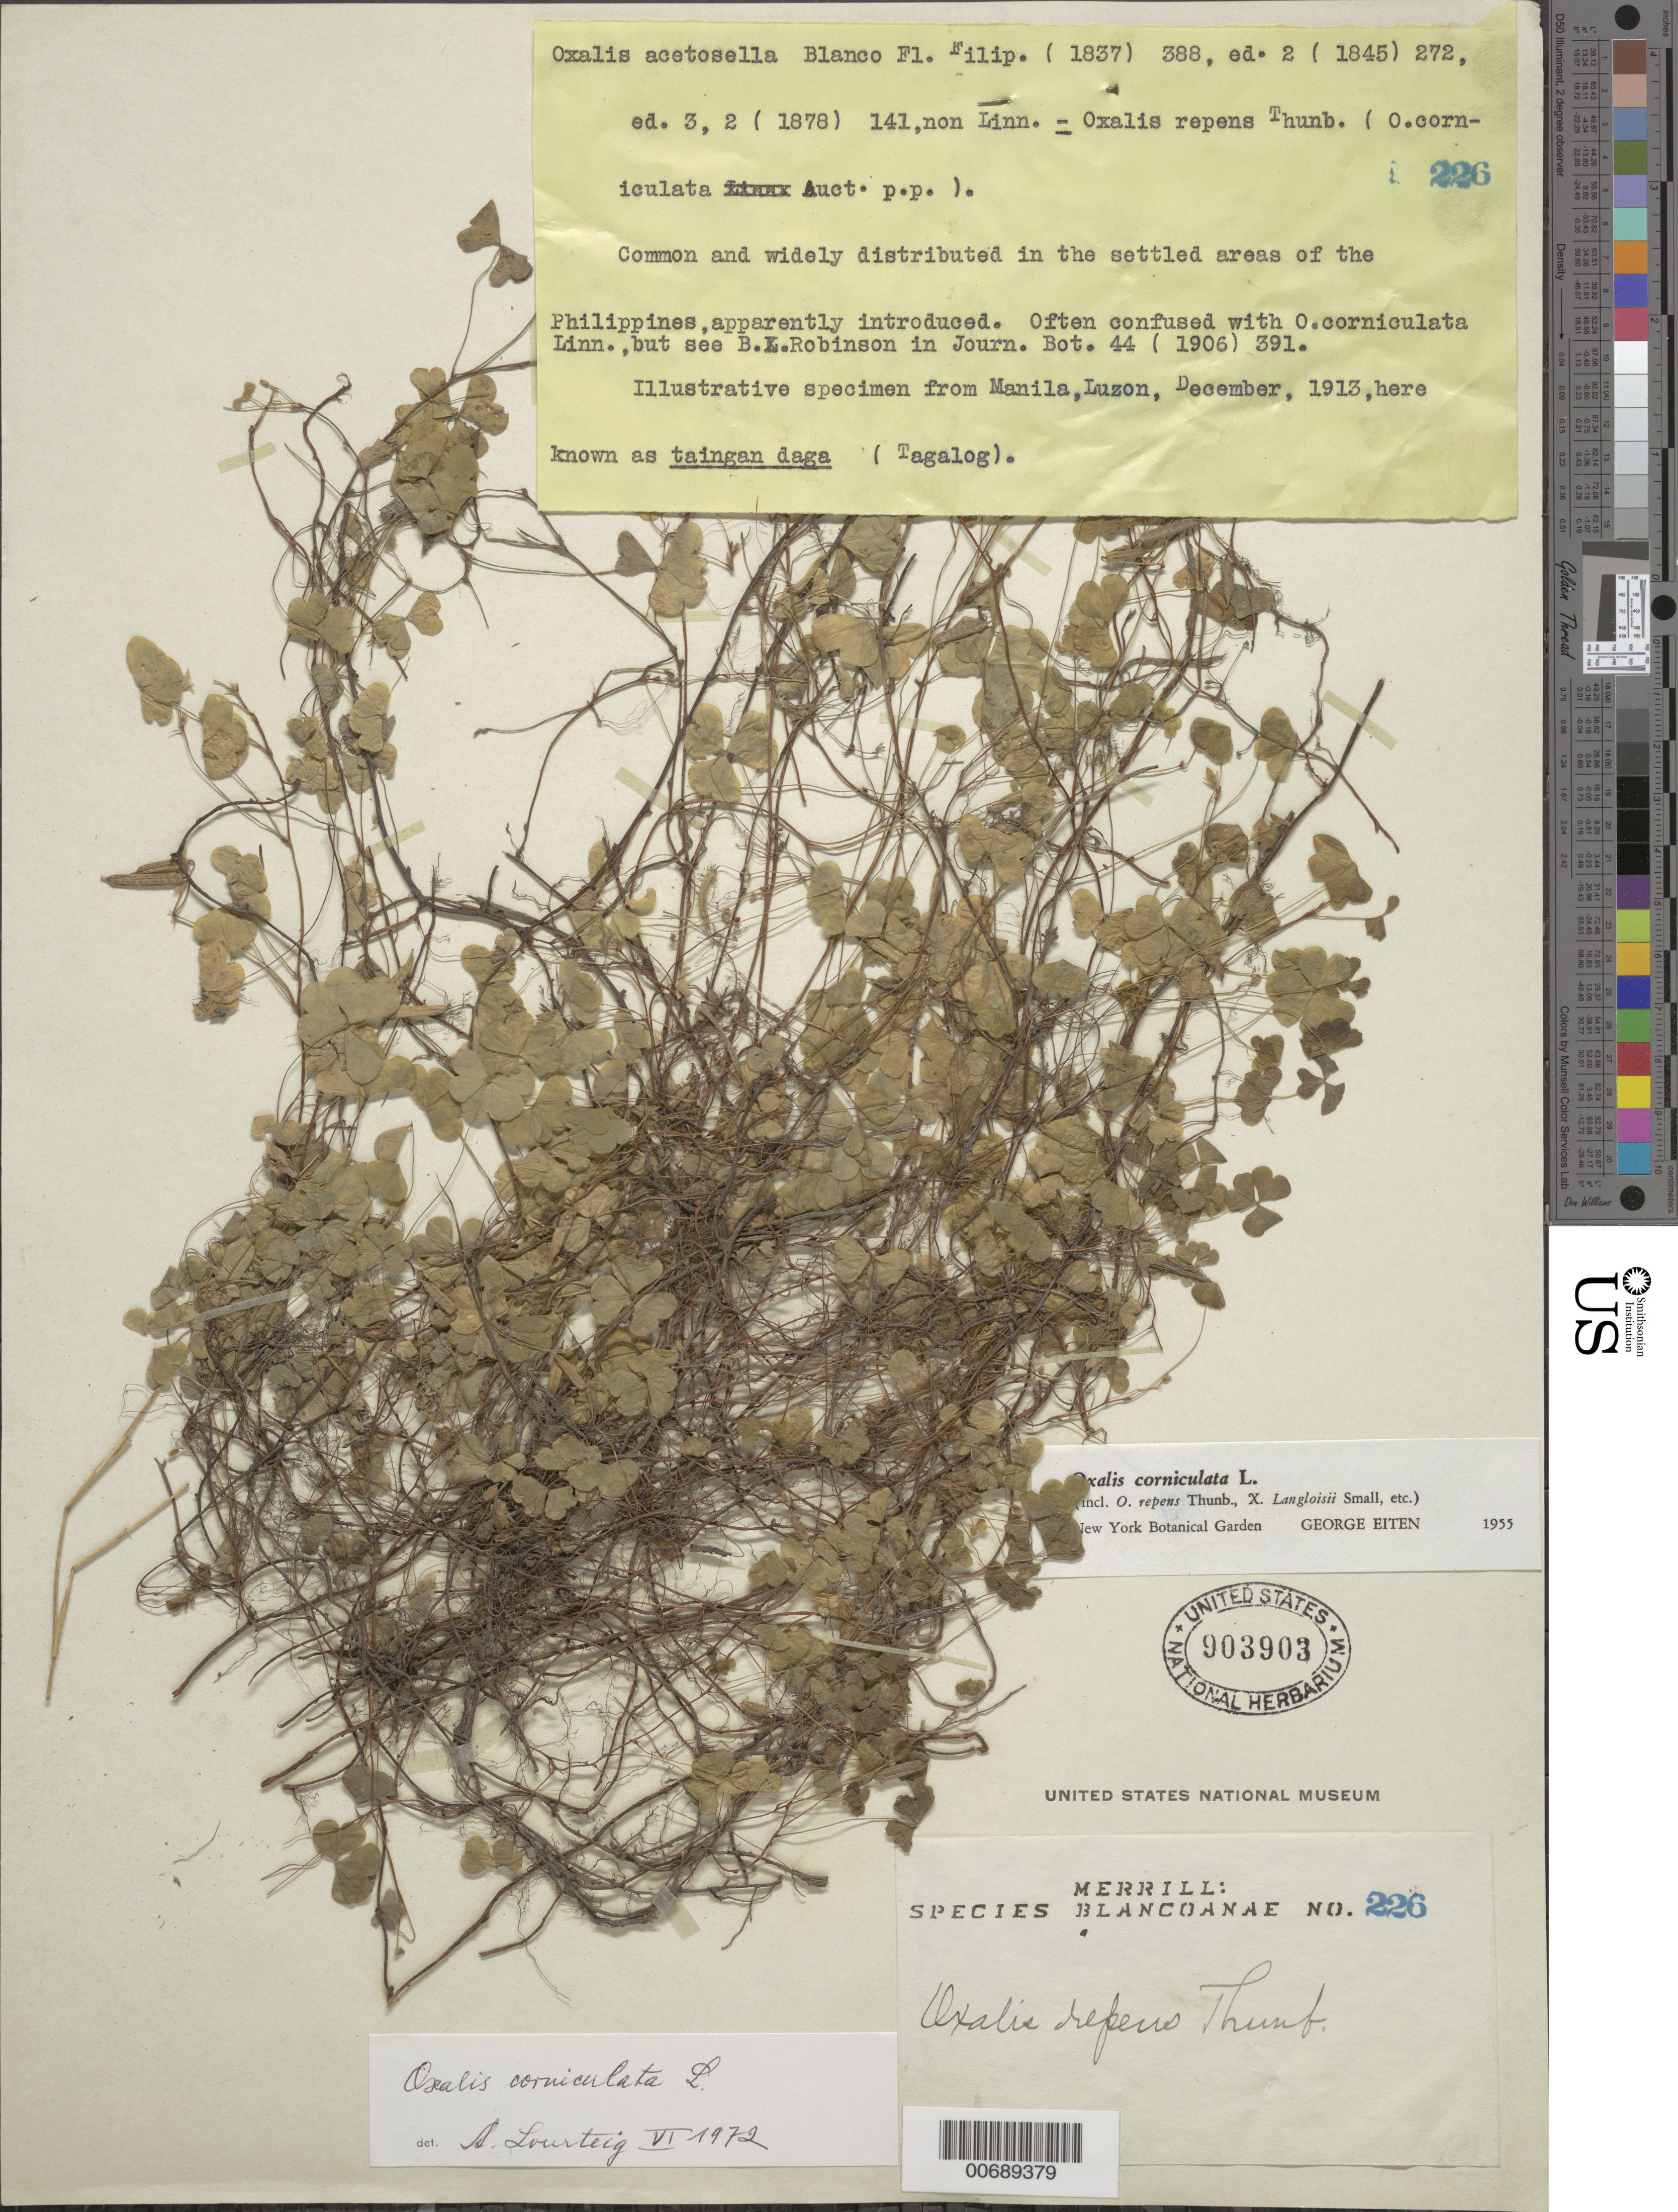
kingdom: Plantae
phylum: Tracheophyta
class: Magnoliopsida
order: Oxalidales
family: Oxalidaceae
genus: Oxalis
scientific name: Oxalis corniculata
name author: L.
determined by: Lourteig, A.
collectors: E. D. Merrill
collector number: Sp. Blancoan. 0226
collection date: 1914-01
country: Philippines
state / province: Calabarzon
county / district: Rizal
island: Luzon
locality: Antipolo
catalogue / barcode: US 903903